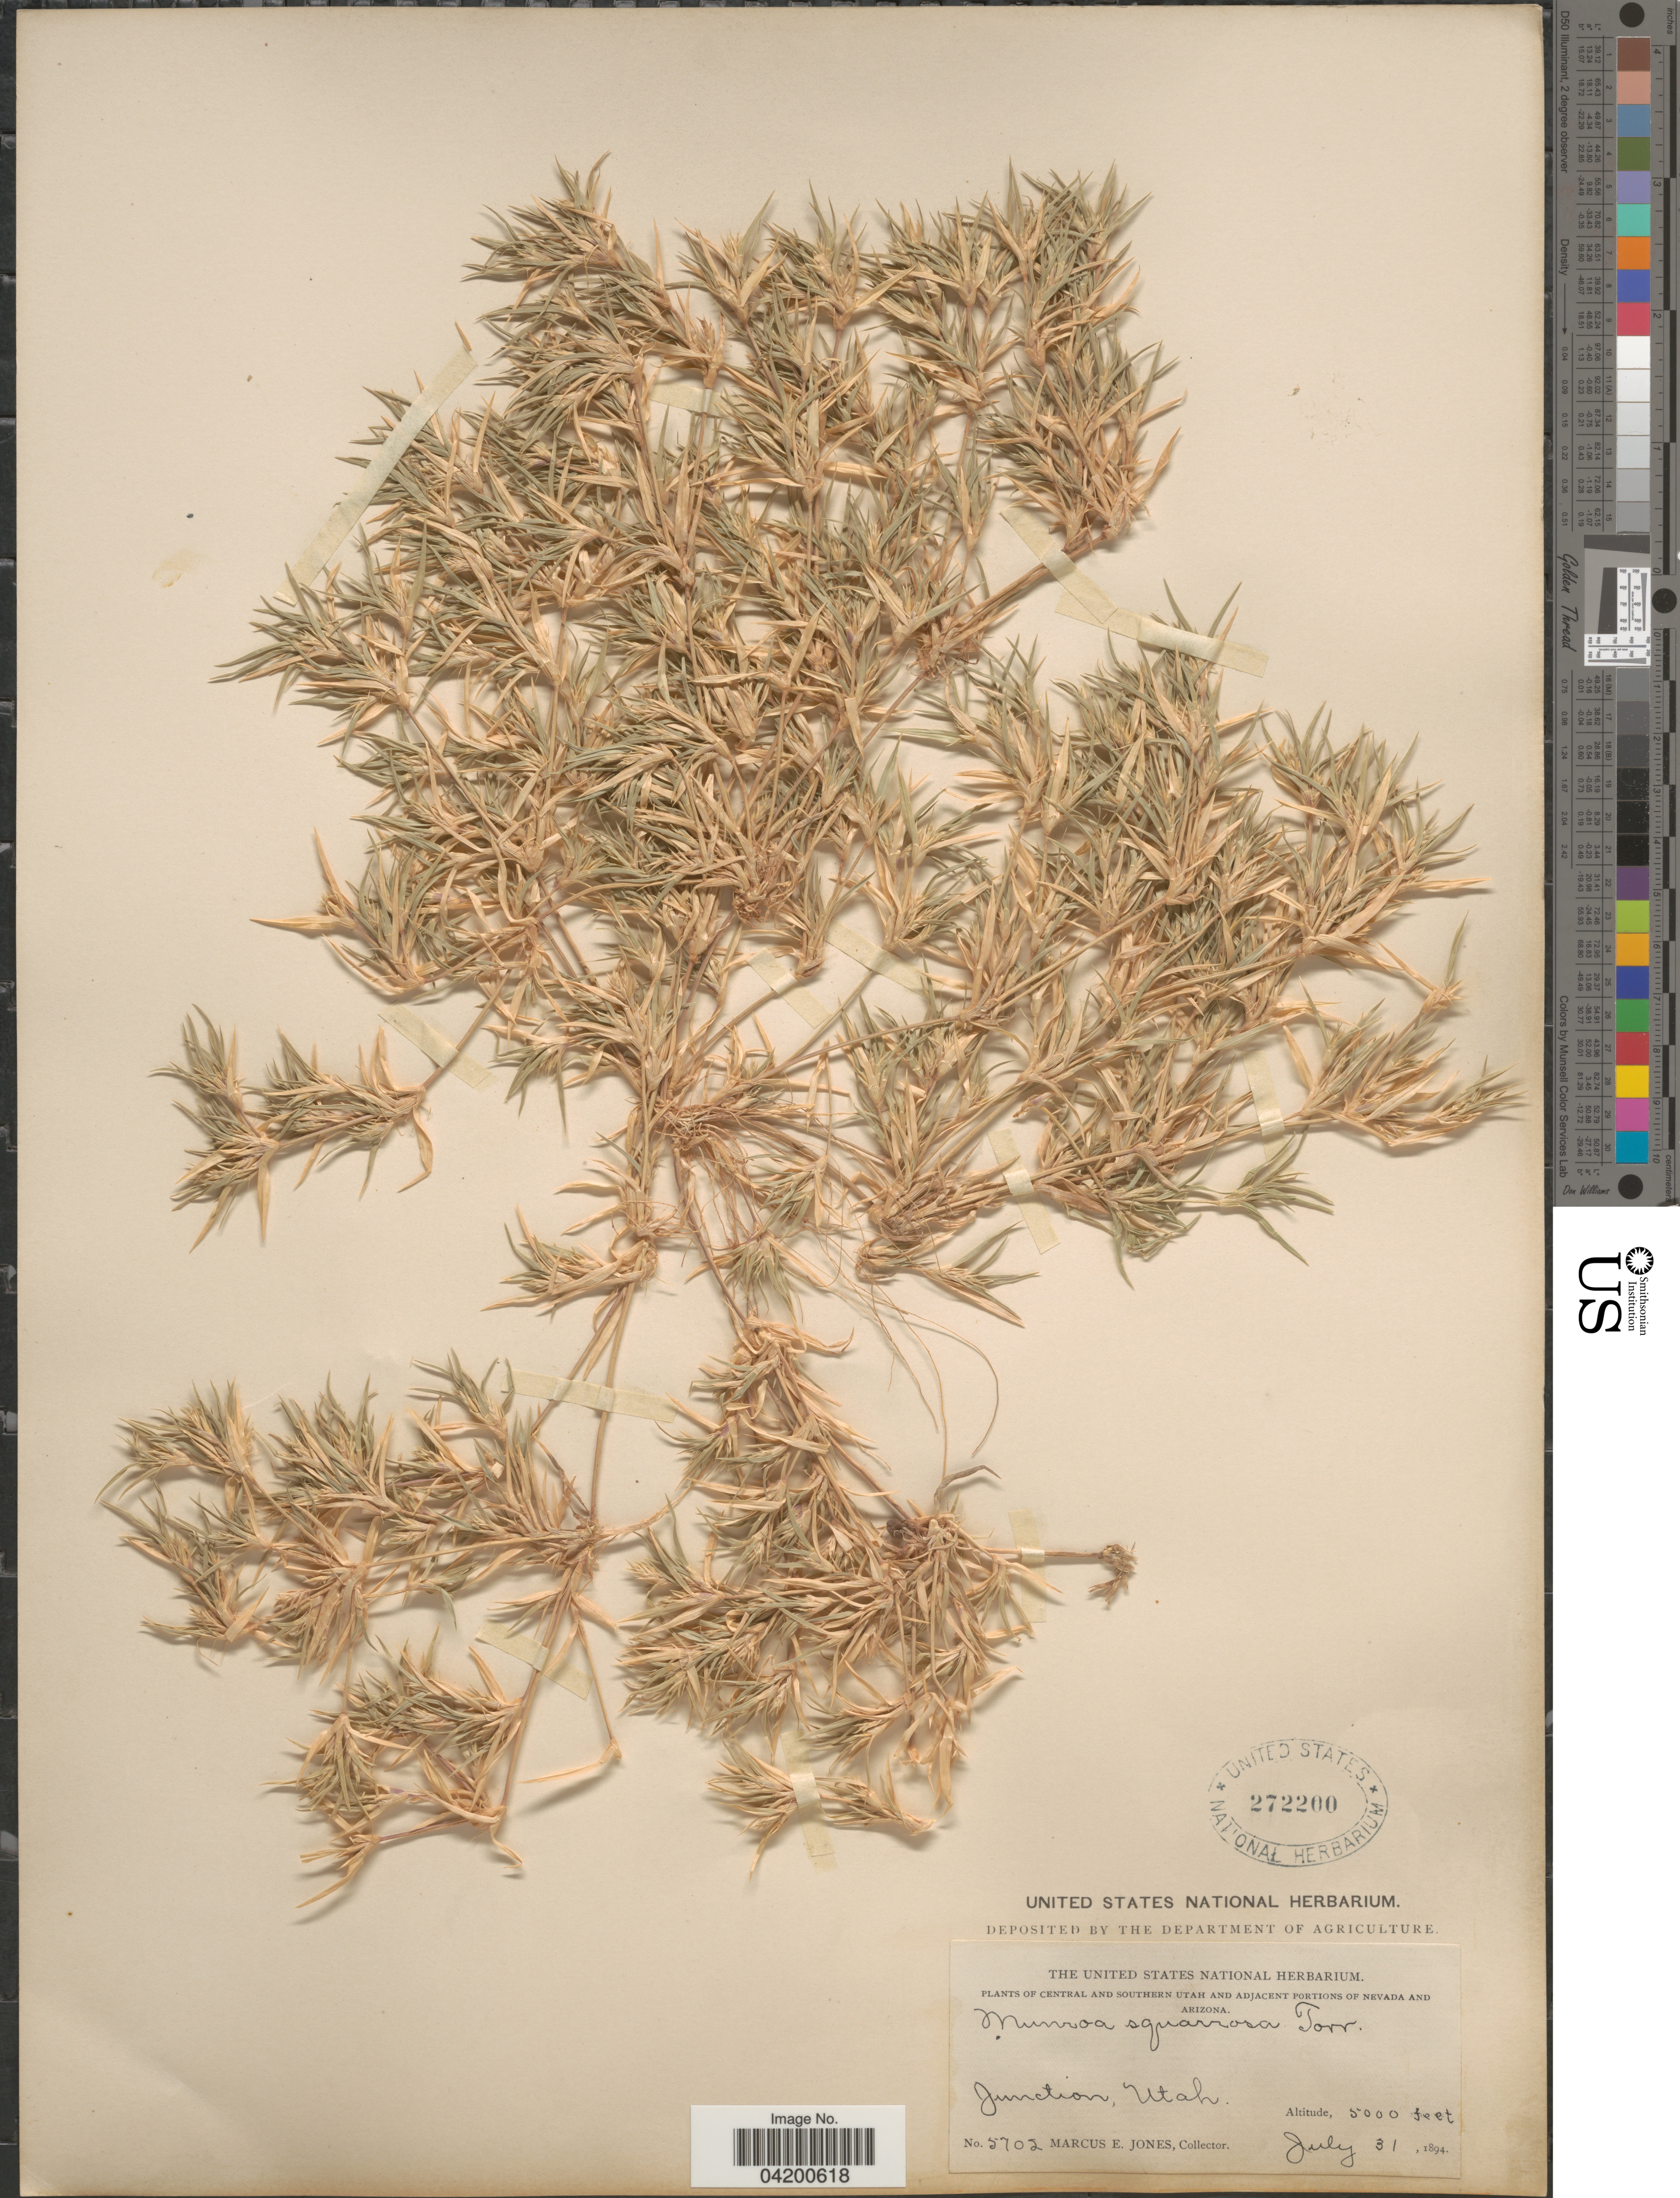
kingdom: Plantae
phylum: Tracheophyta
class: Liliopsida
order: Poales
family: Poaceae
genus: Munroa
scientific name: Munroa squarrosa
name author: (Nutt.) Torr.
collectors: M. E. Jones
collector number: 5702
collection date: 1894-07-31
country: United States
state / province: Utah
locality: Central and Southern Utah. Junction.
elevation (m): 1524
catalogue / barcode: US 272200